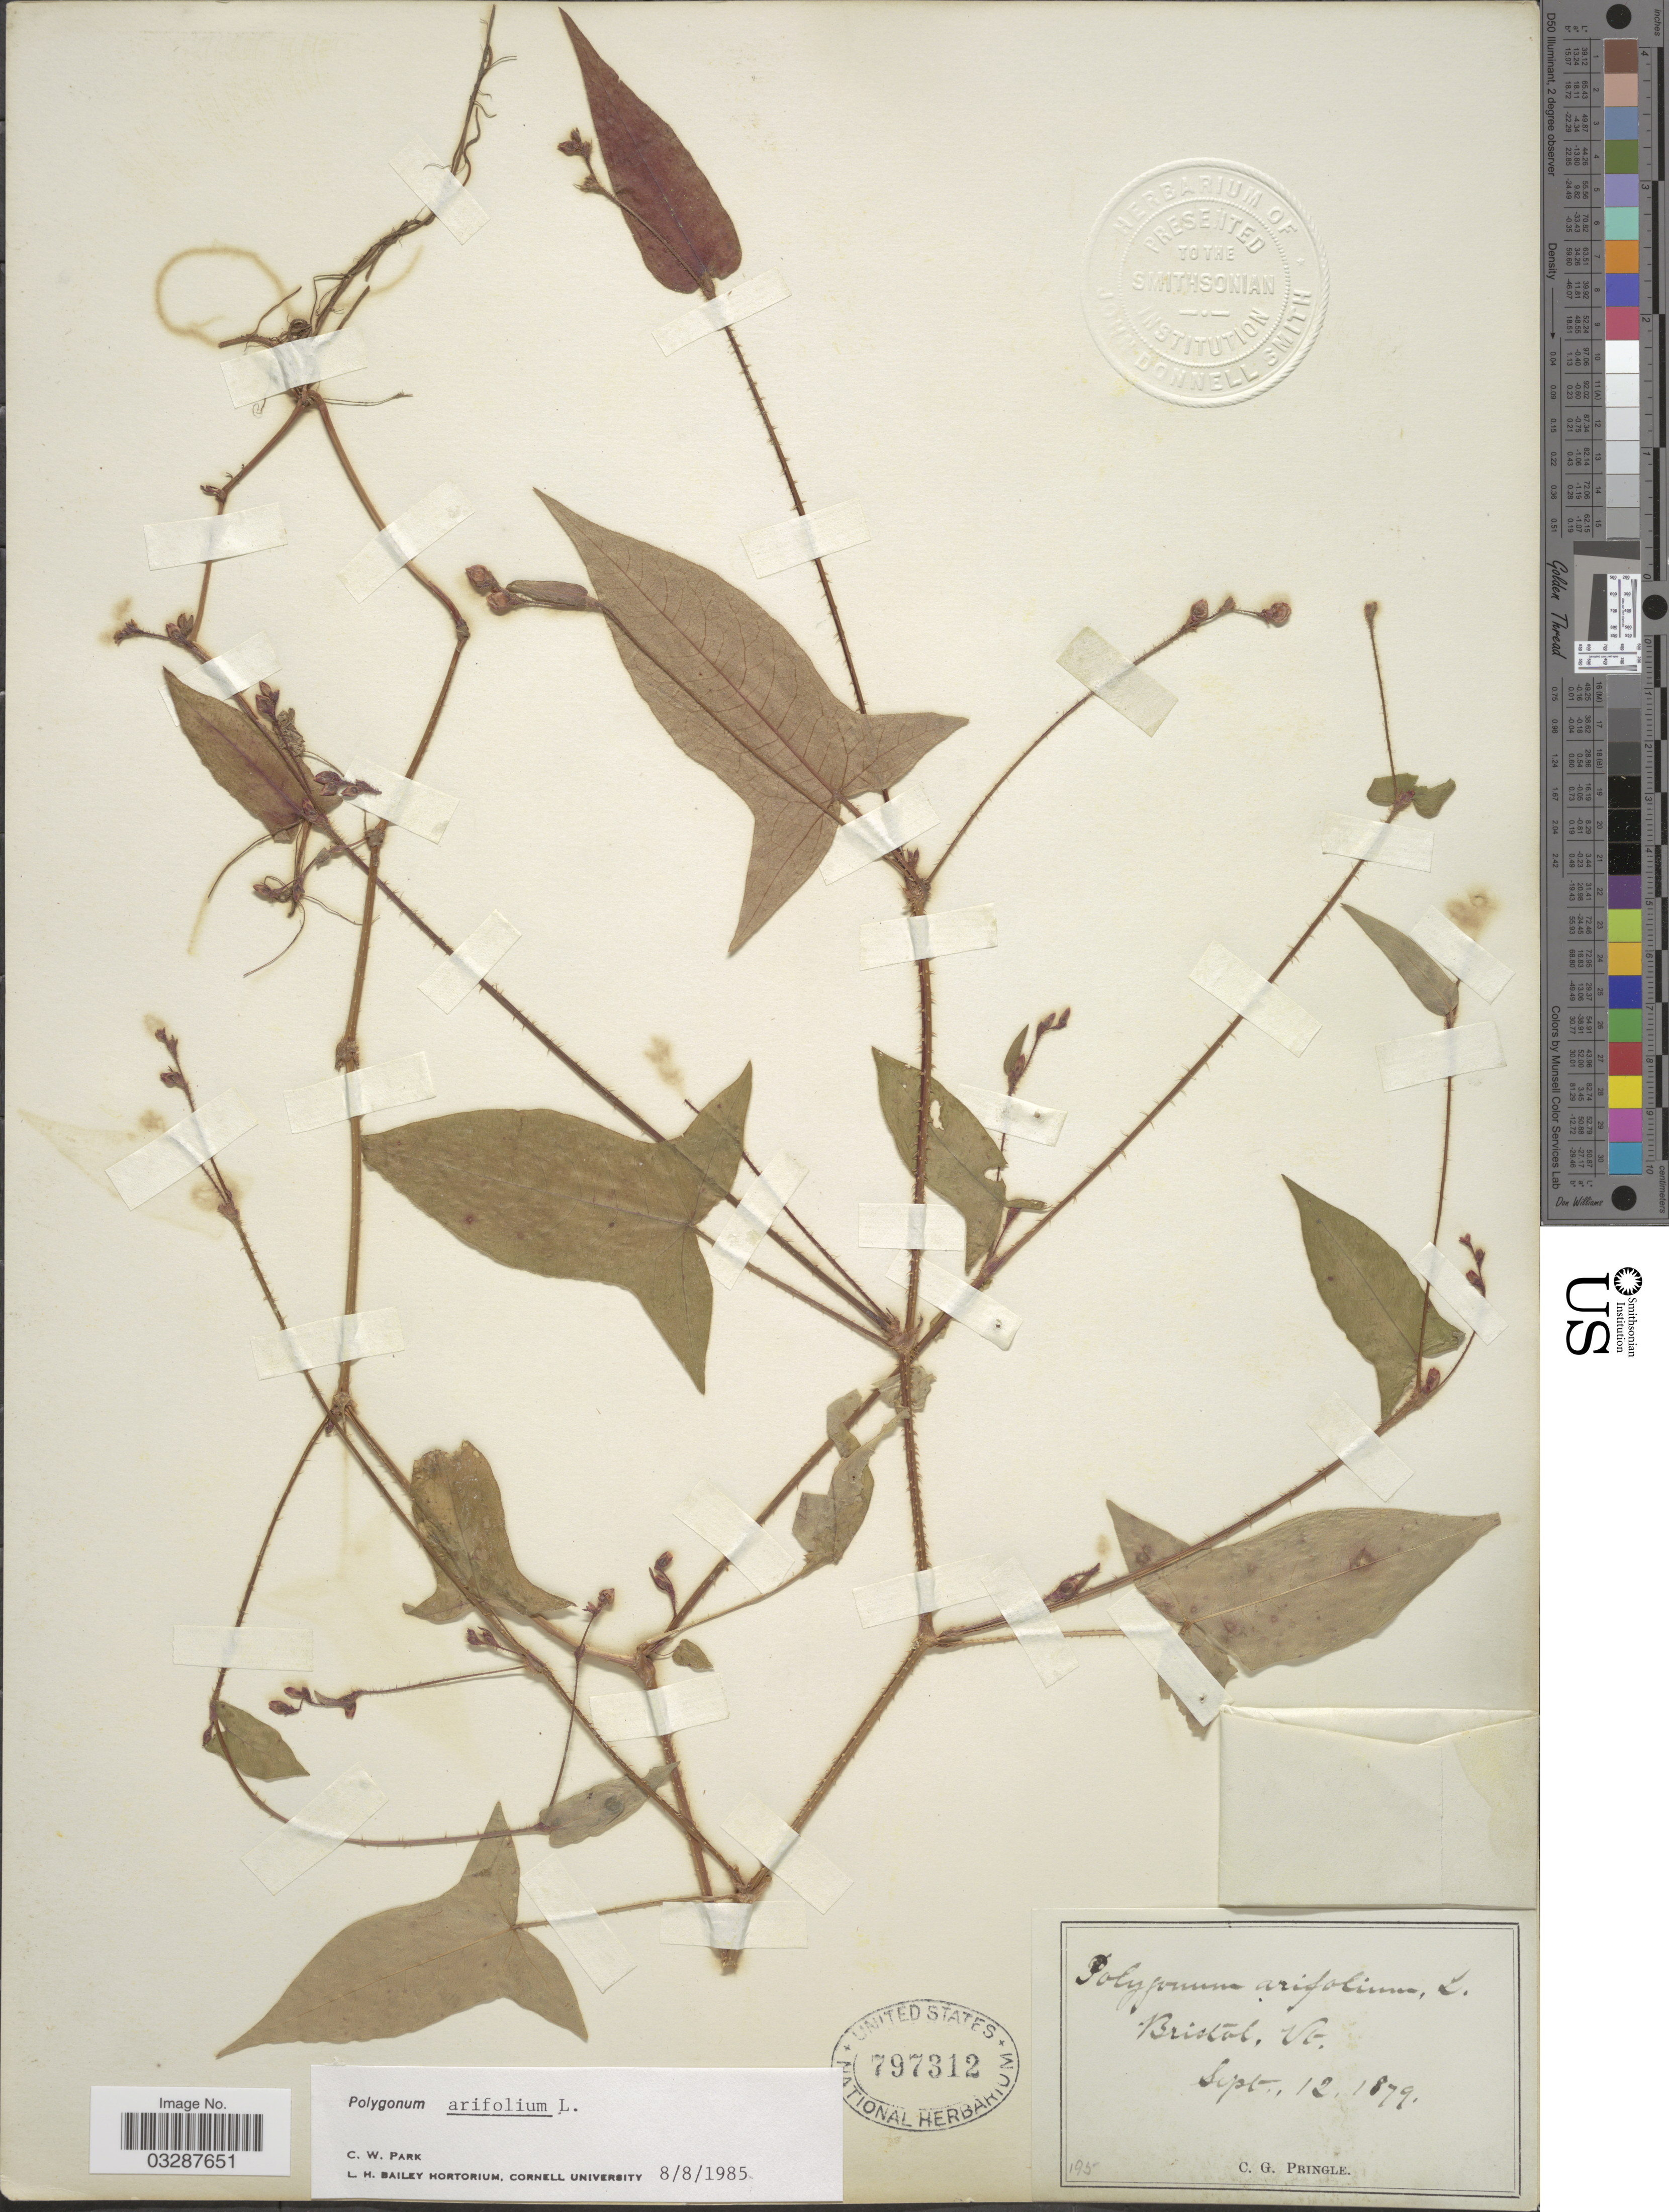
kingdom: Plantae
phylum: Tracheophyta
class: Magnoliopsida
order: Caryophyllales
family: Polygonaceae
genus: Persicaria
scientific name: Persicaria arifolia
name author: (L.) Haraldson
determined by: Atha, D. E.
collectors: C. G. Pringle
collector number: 195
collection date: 1879-09-12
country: United States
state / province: Vermont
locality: Bristol.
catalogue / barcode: US 797312